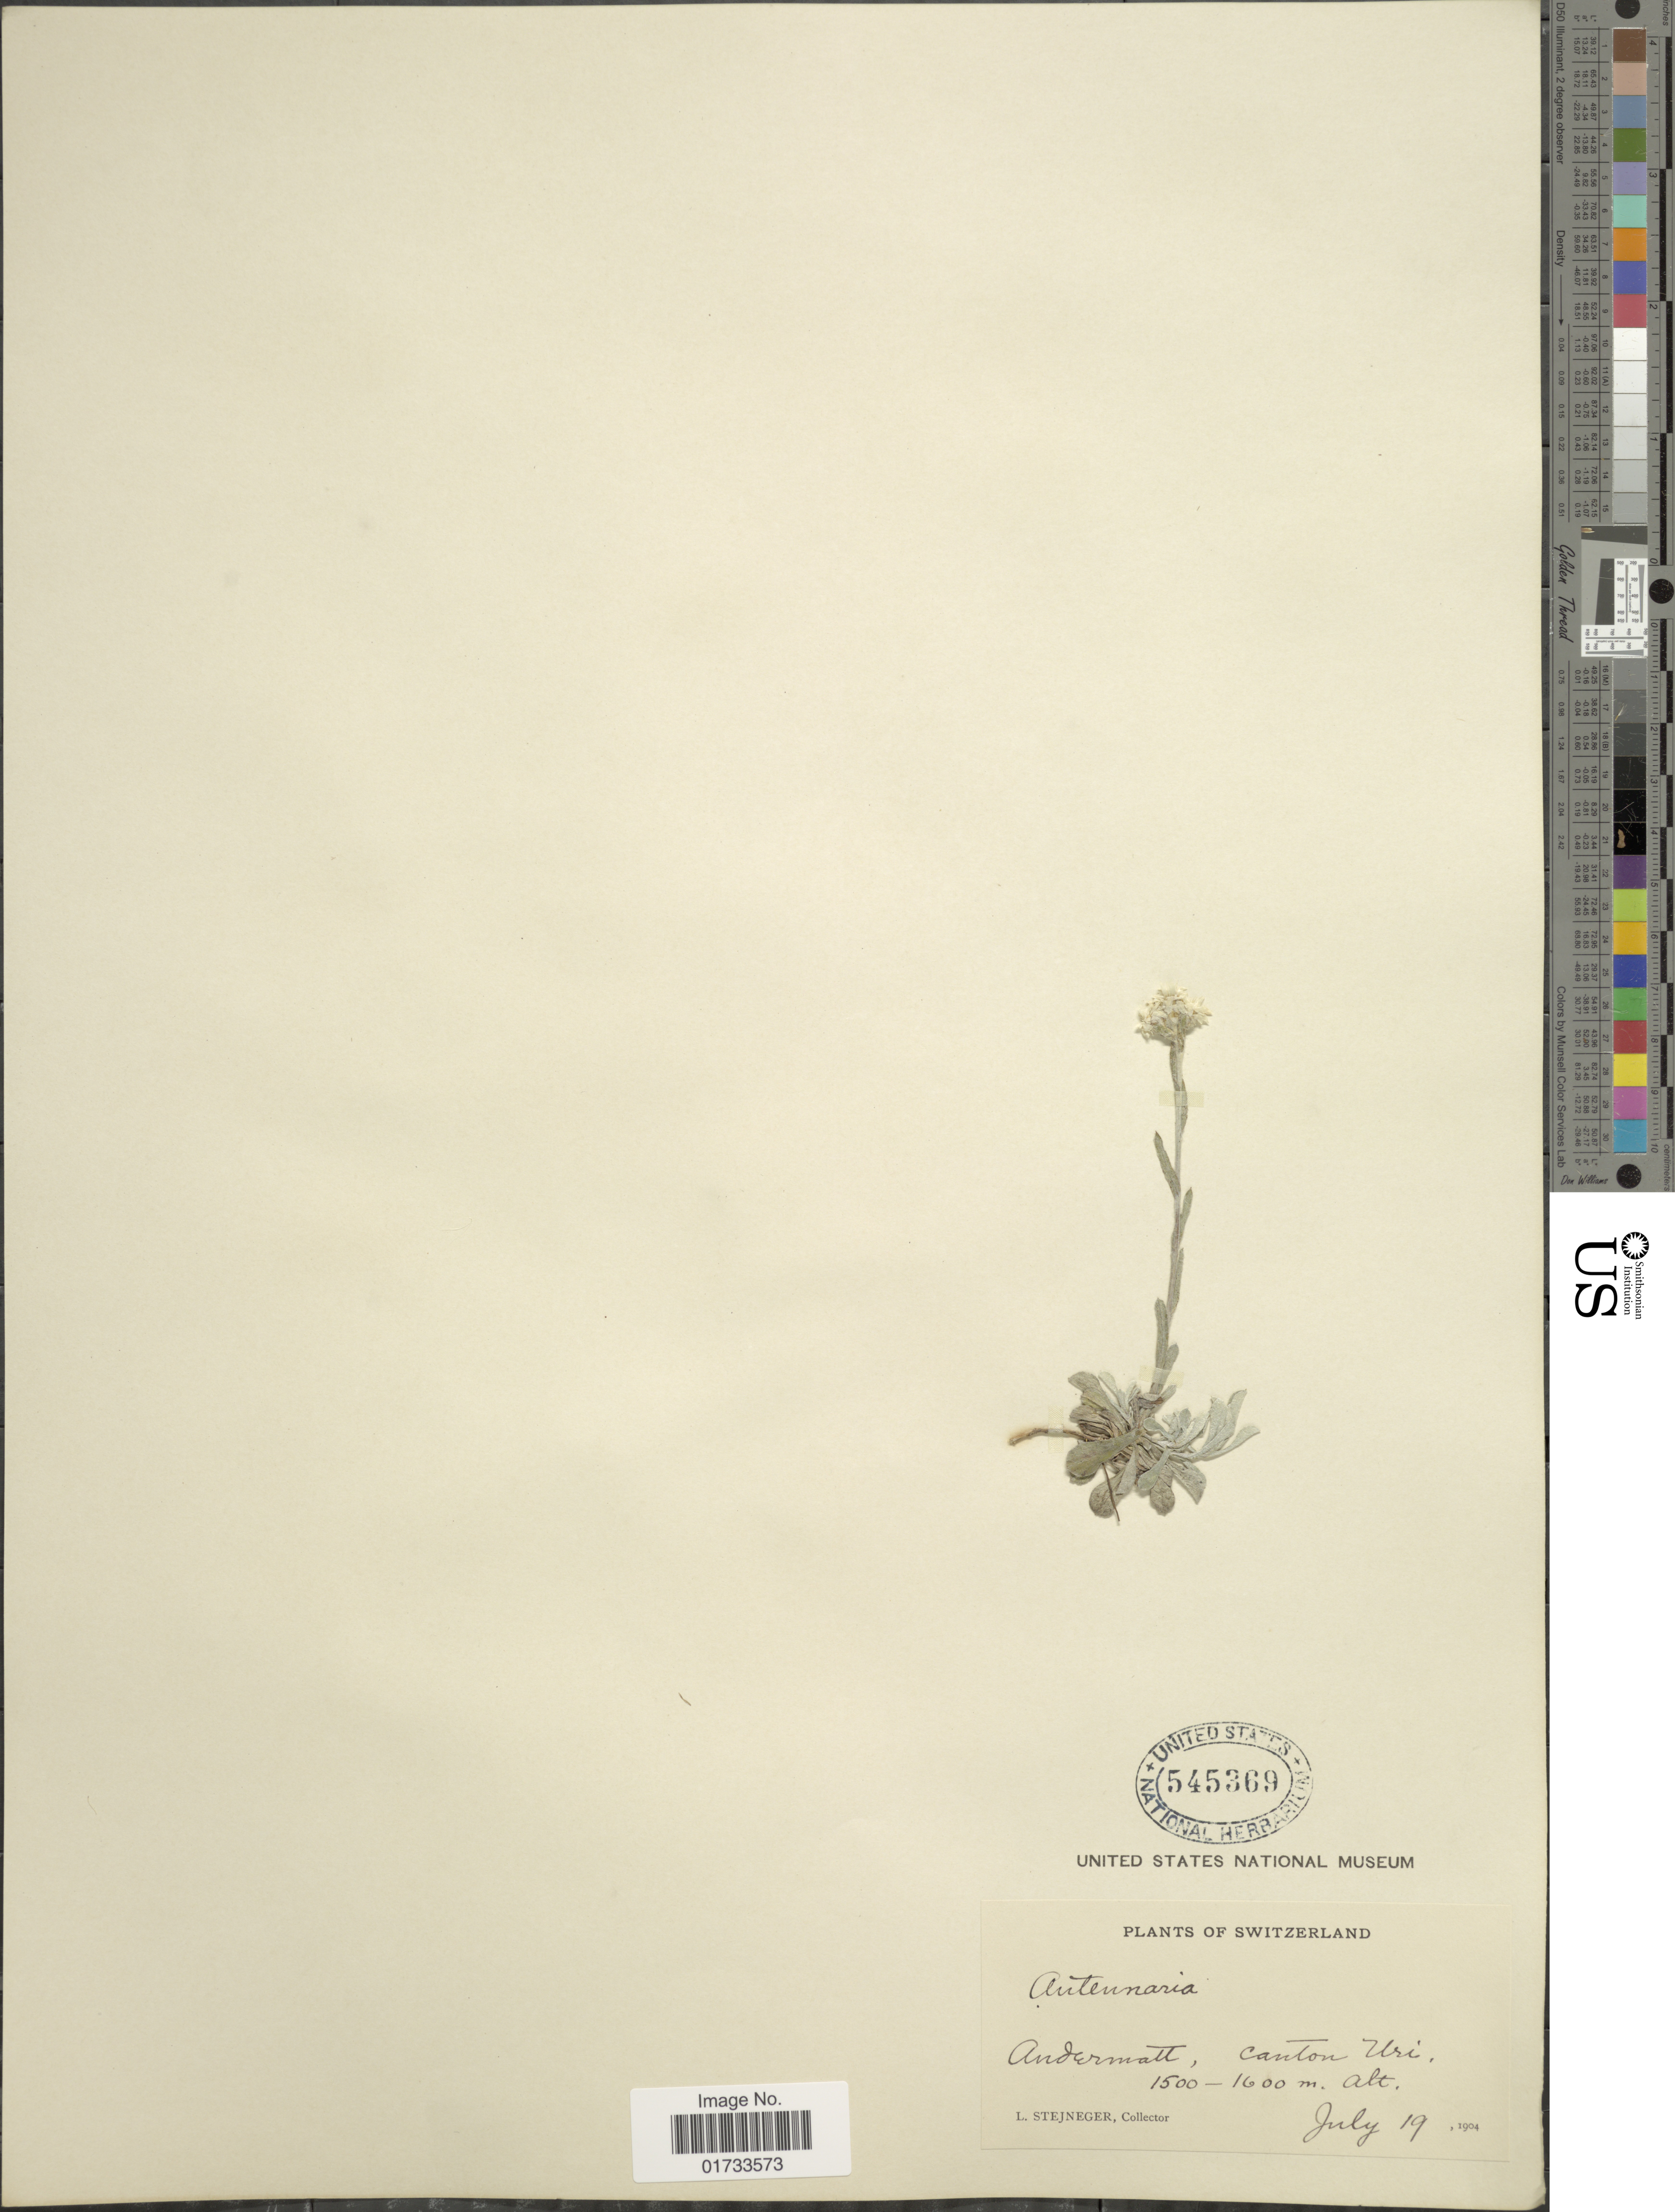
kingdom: Plantae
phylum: Tracheophyta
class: Magnoliopsida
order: Asterales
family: Asteraceae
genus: Antennaria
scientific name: Antennaria dioica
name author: (L.) Gaertn.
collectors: L. Stejneger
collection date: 1904-07-19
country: Switzerland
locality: Andermatt, Canton Uri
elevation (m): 1500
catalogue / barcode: US 545369